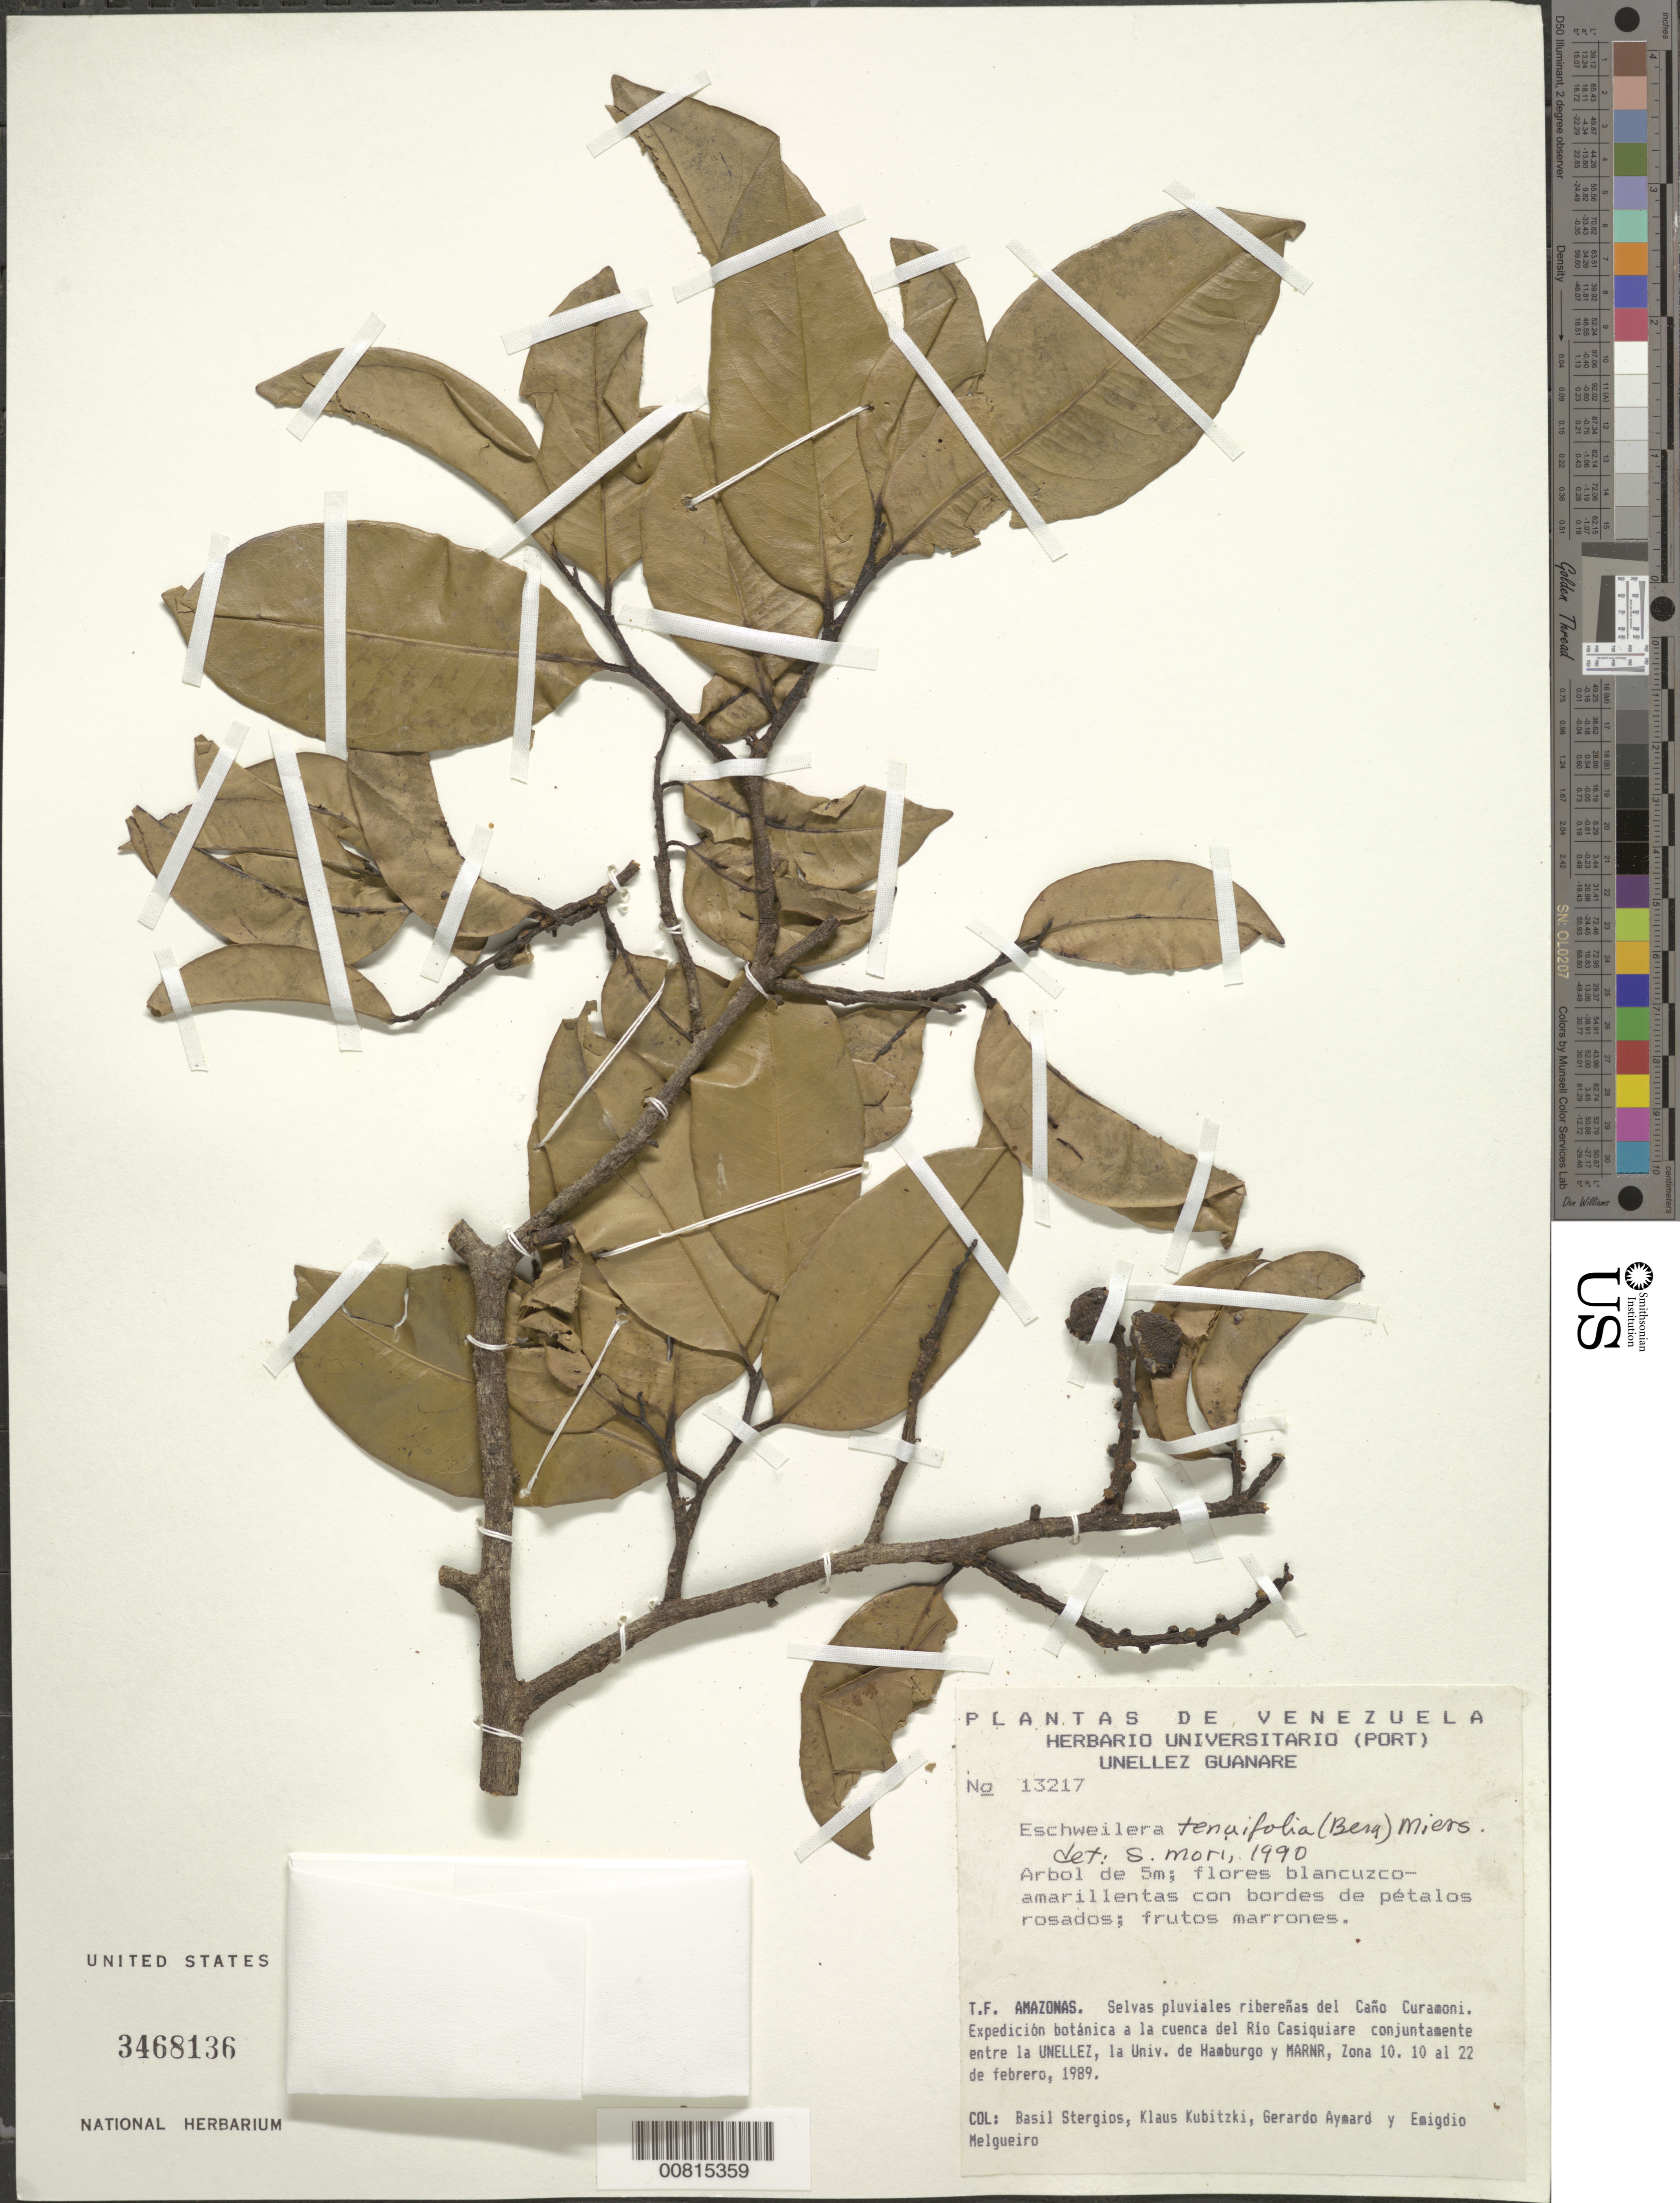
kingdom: Plantae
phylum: Tracheophyta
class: Magnoliopsida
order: Ericales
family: Lecythidaceae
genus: Eschweilera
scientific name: Eschweilera tenuifolia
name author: (O. Berg) Miers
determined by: Mori, Scott A.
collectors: B. G. Stergios, K. Kubitzki, G. A. Aymard & E. Melgueiro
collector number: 13217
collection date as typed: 10-Feb-89 to 22-Feb-89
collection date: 1989-02-10/1989-02-22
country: Venezuela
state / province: Amazonas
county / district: Río Negro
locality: Caño Curamoni, cuenca del río Casiquiare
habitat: Selvas pluviales riberenas del cano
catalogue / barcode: US 3468136